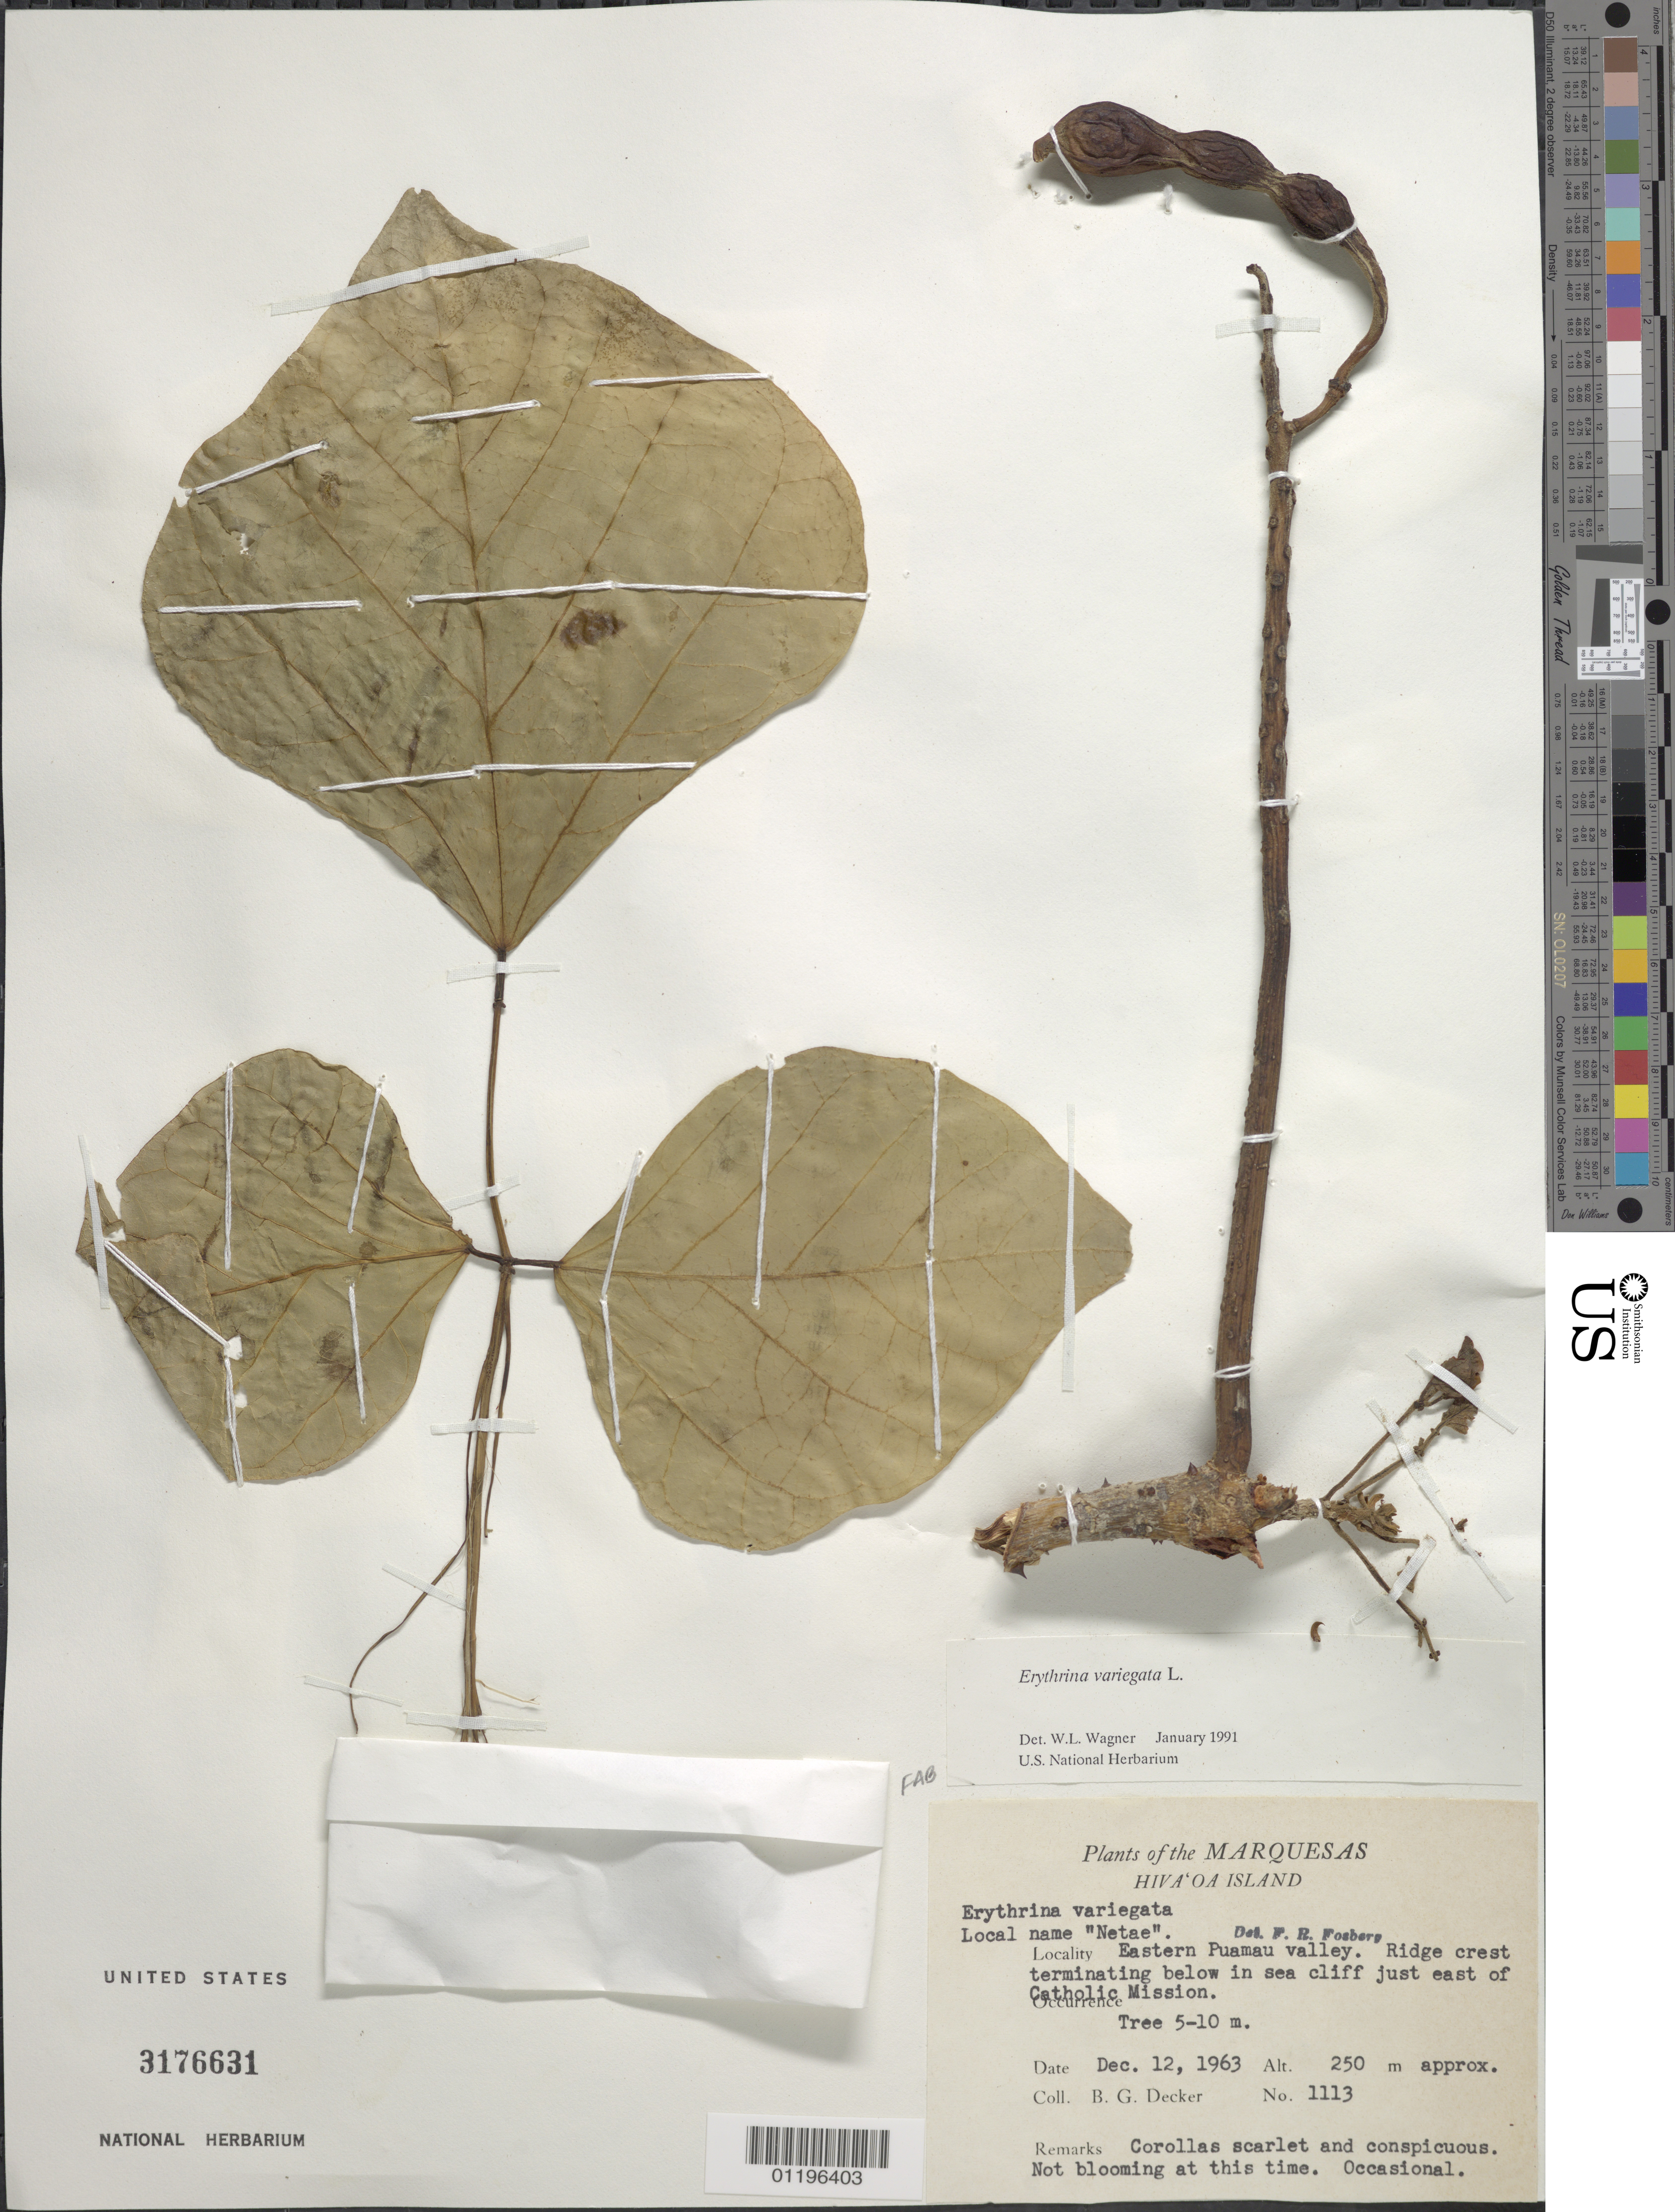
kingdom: Plantae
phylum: Tracheophyta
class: Magnoliopsida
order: Fabales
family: Fabaceae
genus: Erythrina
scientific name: Erythrina variegata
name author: L.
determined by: Wagner, W. L., (BOT), Smithsonian Institution - National Museum of Natural History (UNITED STATES)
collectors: B. G. Decker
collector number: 1113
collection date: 1963-12-12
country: French Polynesia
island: Hiva Oa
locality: E Puamau Valley, ridge crest terminating below in sea cliff just E of Catholic Mission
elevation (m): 250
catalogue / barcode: US 3176631